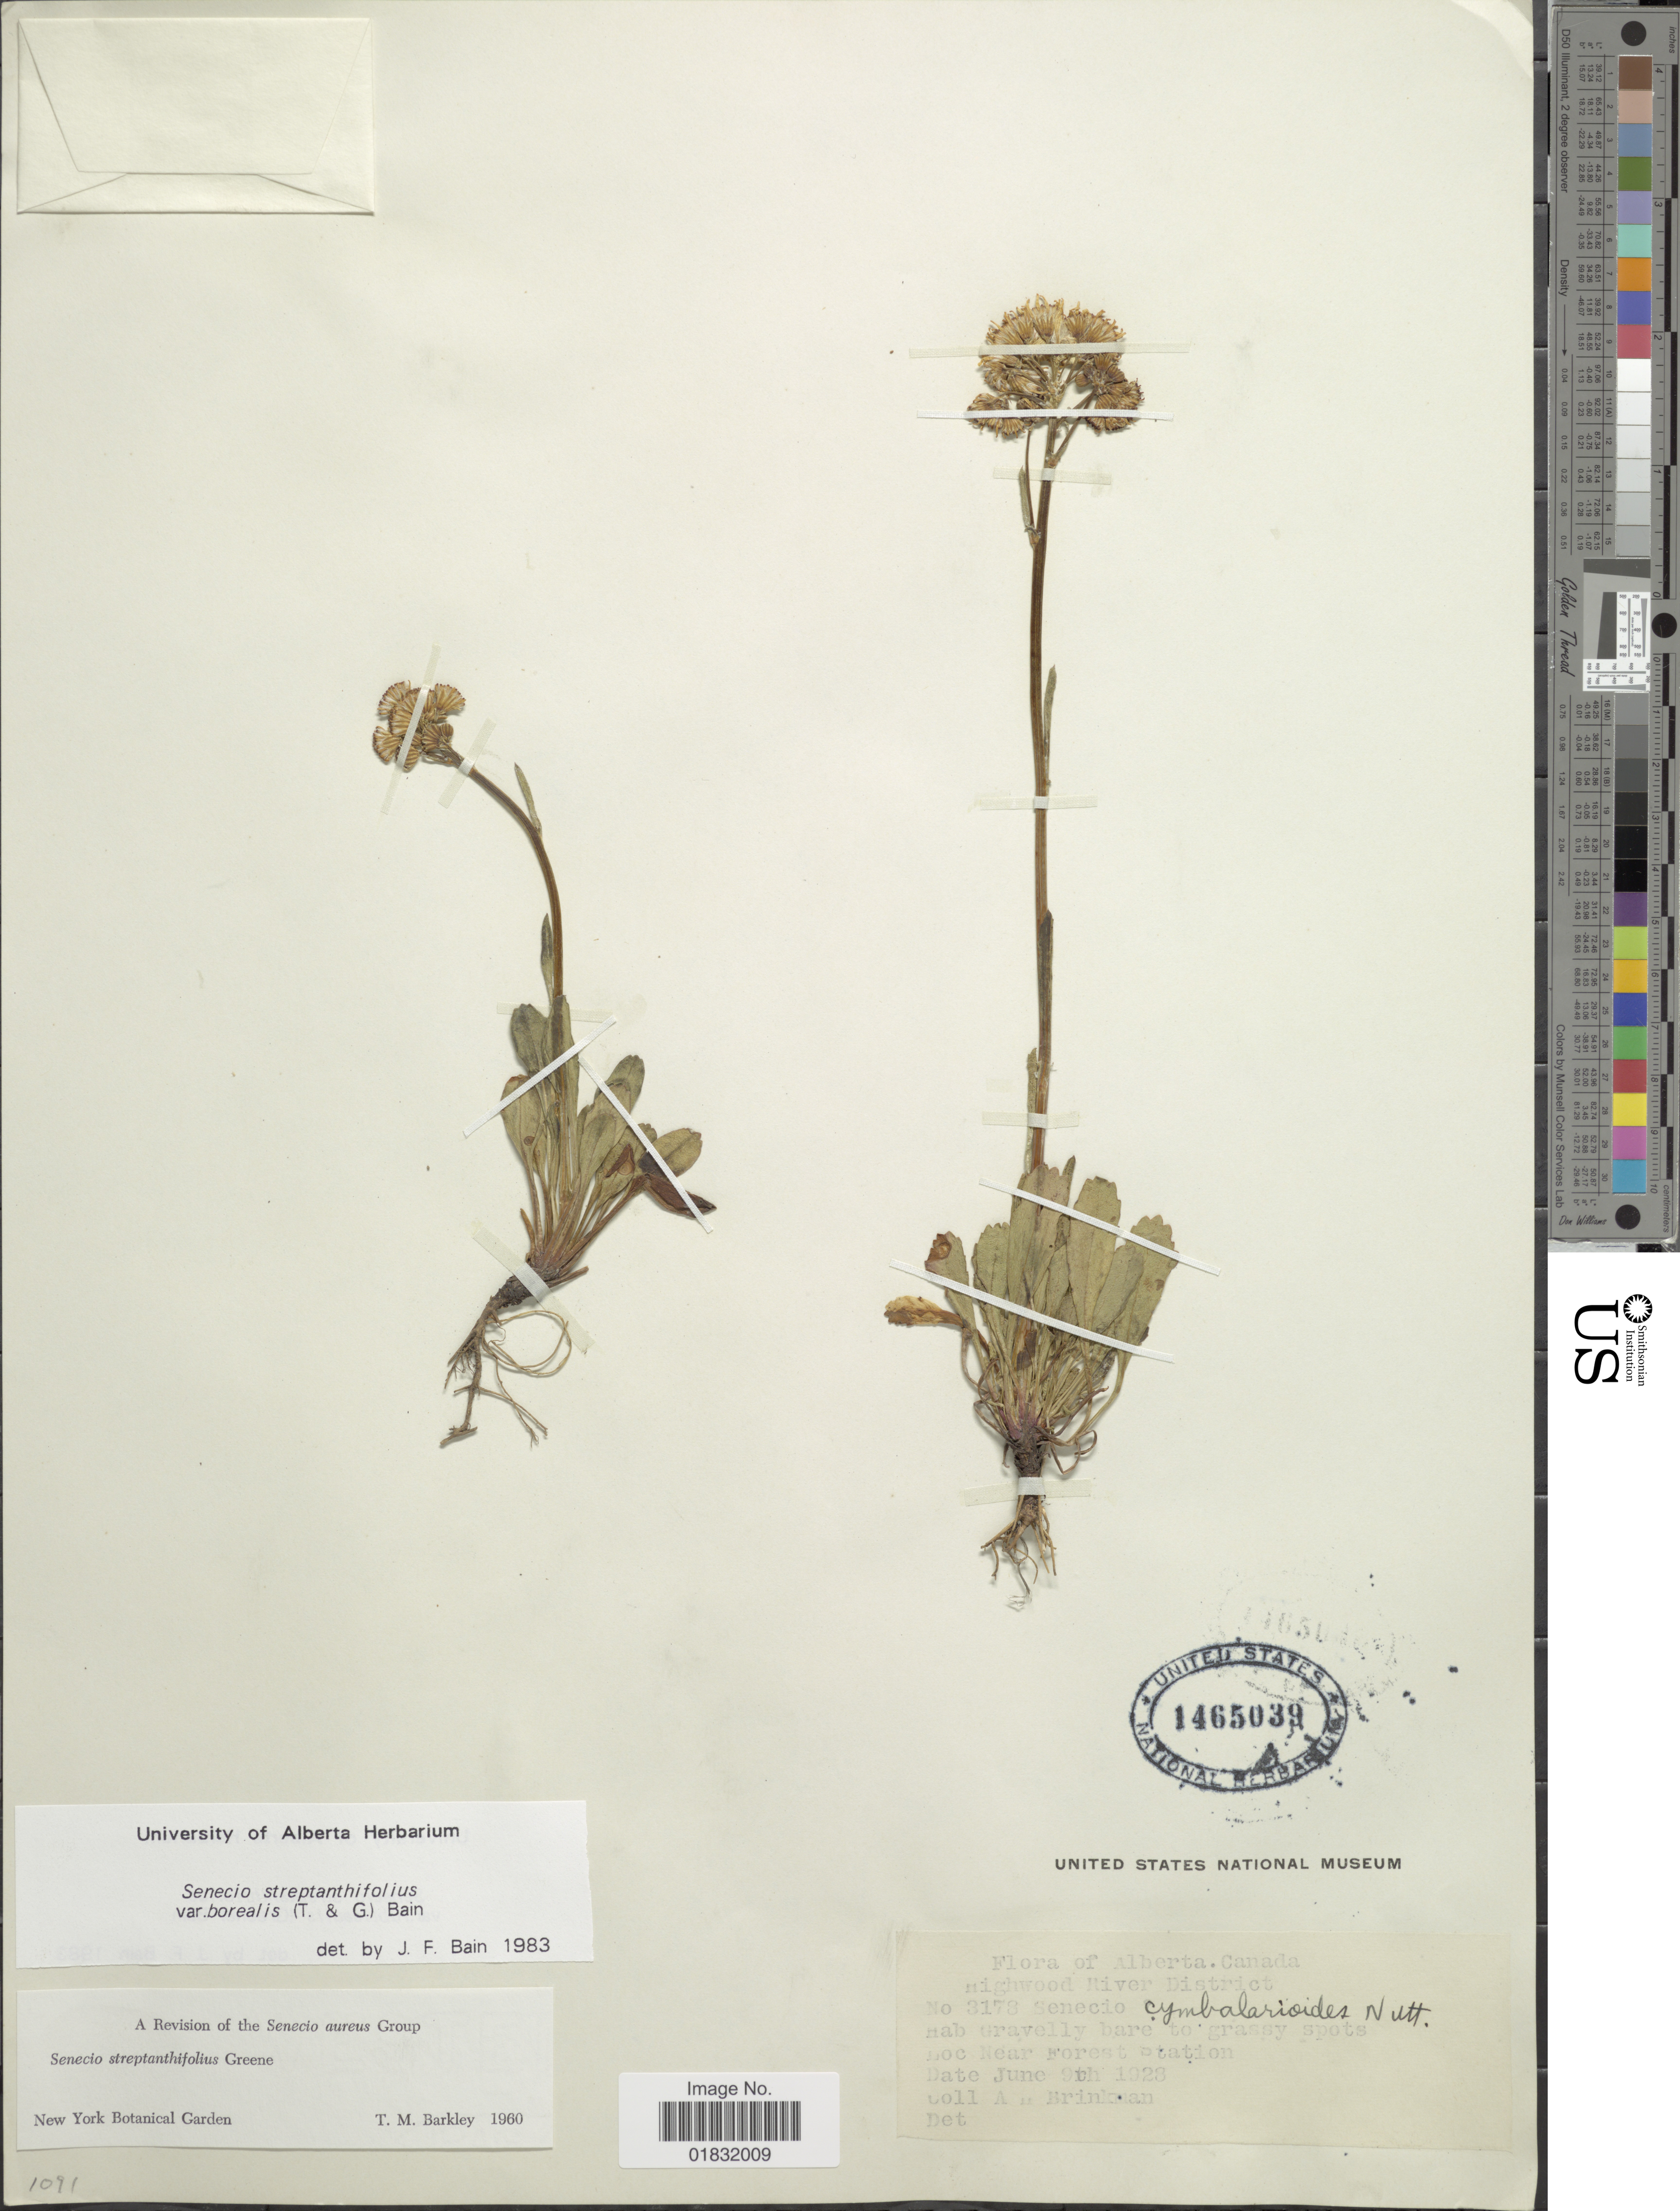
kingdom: Plantae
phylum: Tracheophyta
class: Magnoliopsida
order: Asterales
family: Asteraceae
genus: Packera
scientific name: Packera streptanthifolia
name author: (Greene) W.A. Weber & Á. Löve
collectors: A. Brinkman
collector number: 3178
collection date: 1923-06-09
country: Canada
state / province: Alberta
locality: Highwood River District, Gravelly bare to grassy spots, Near Forest Station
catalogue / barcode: US 1465039